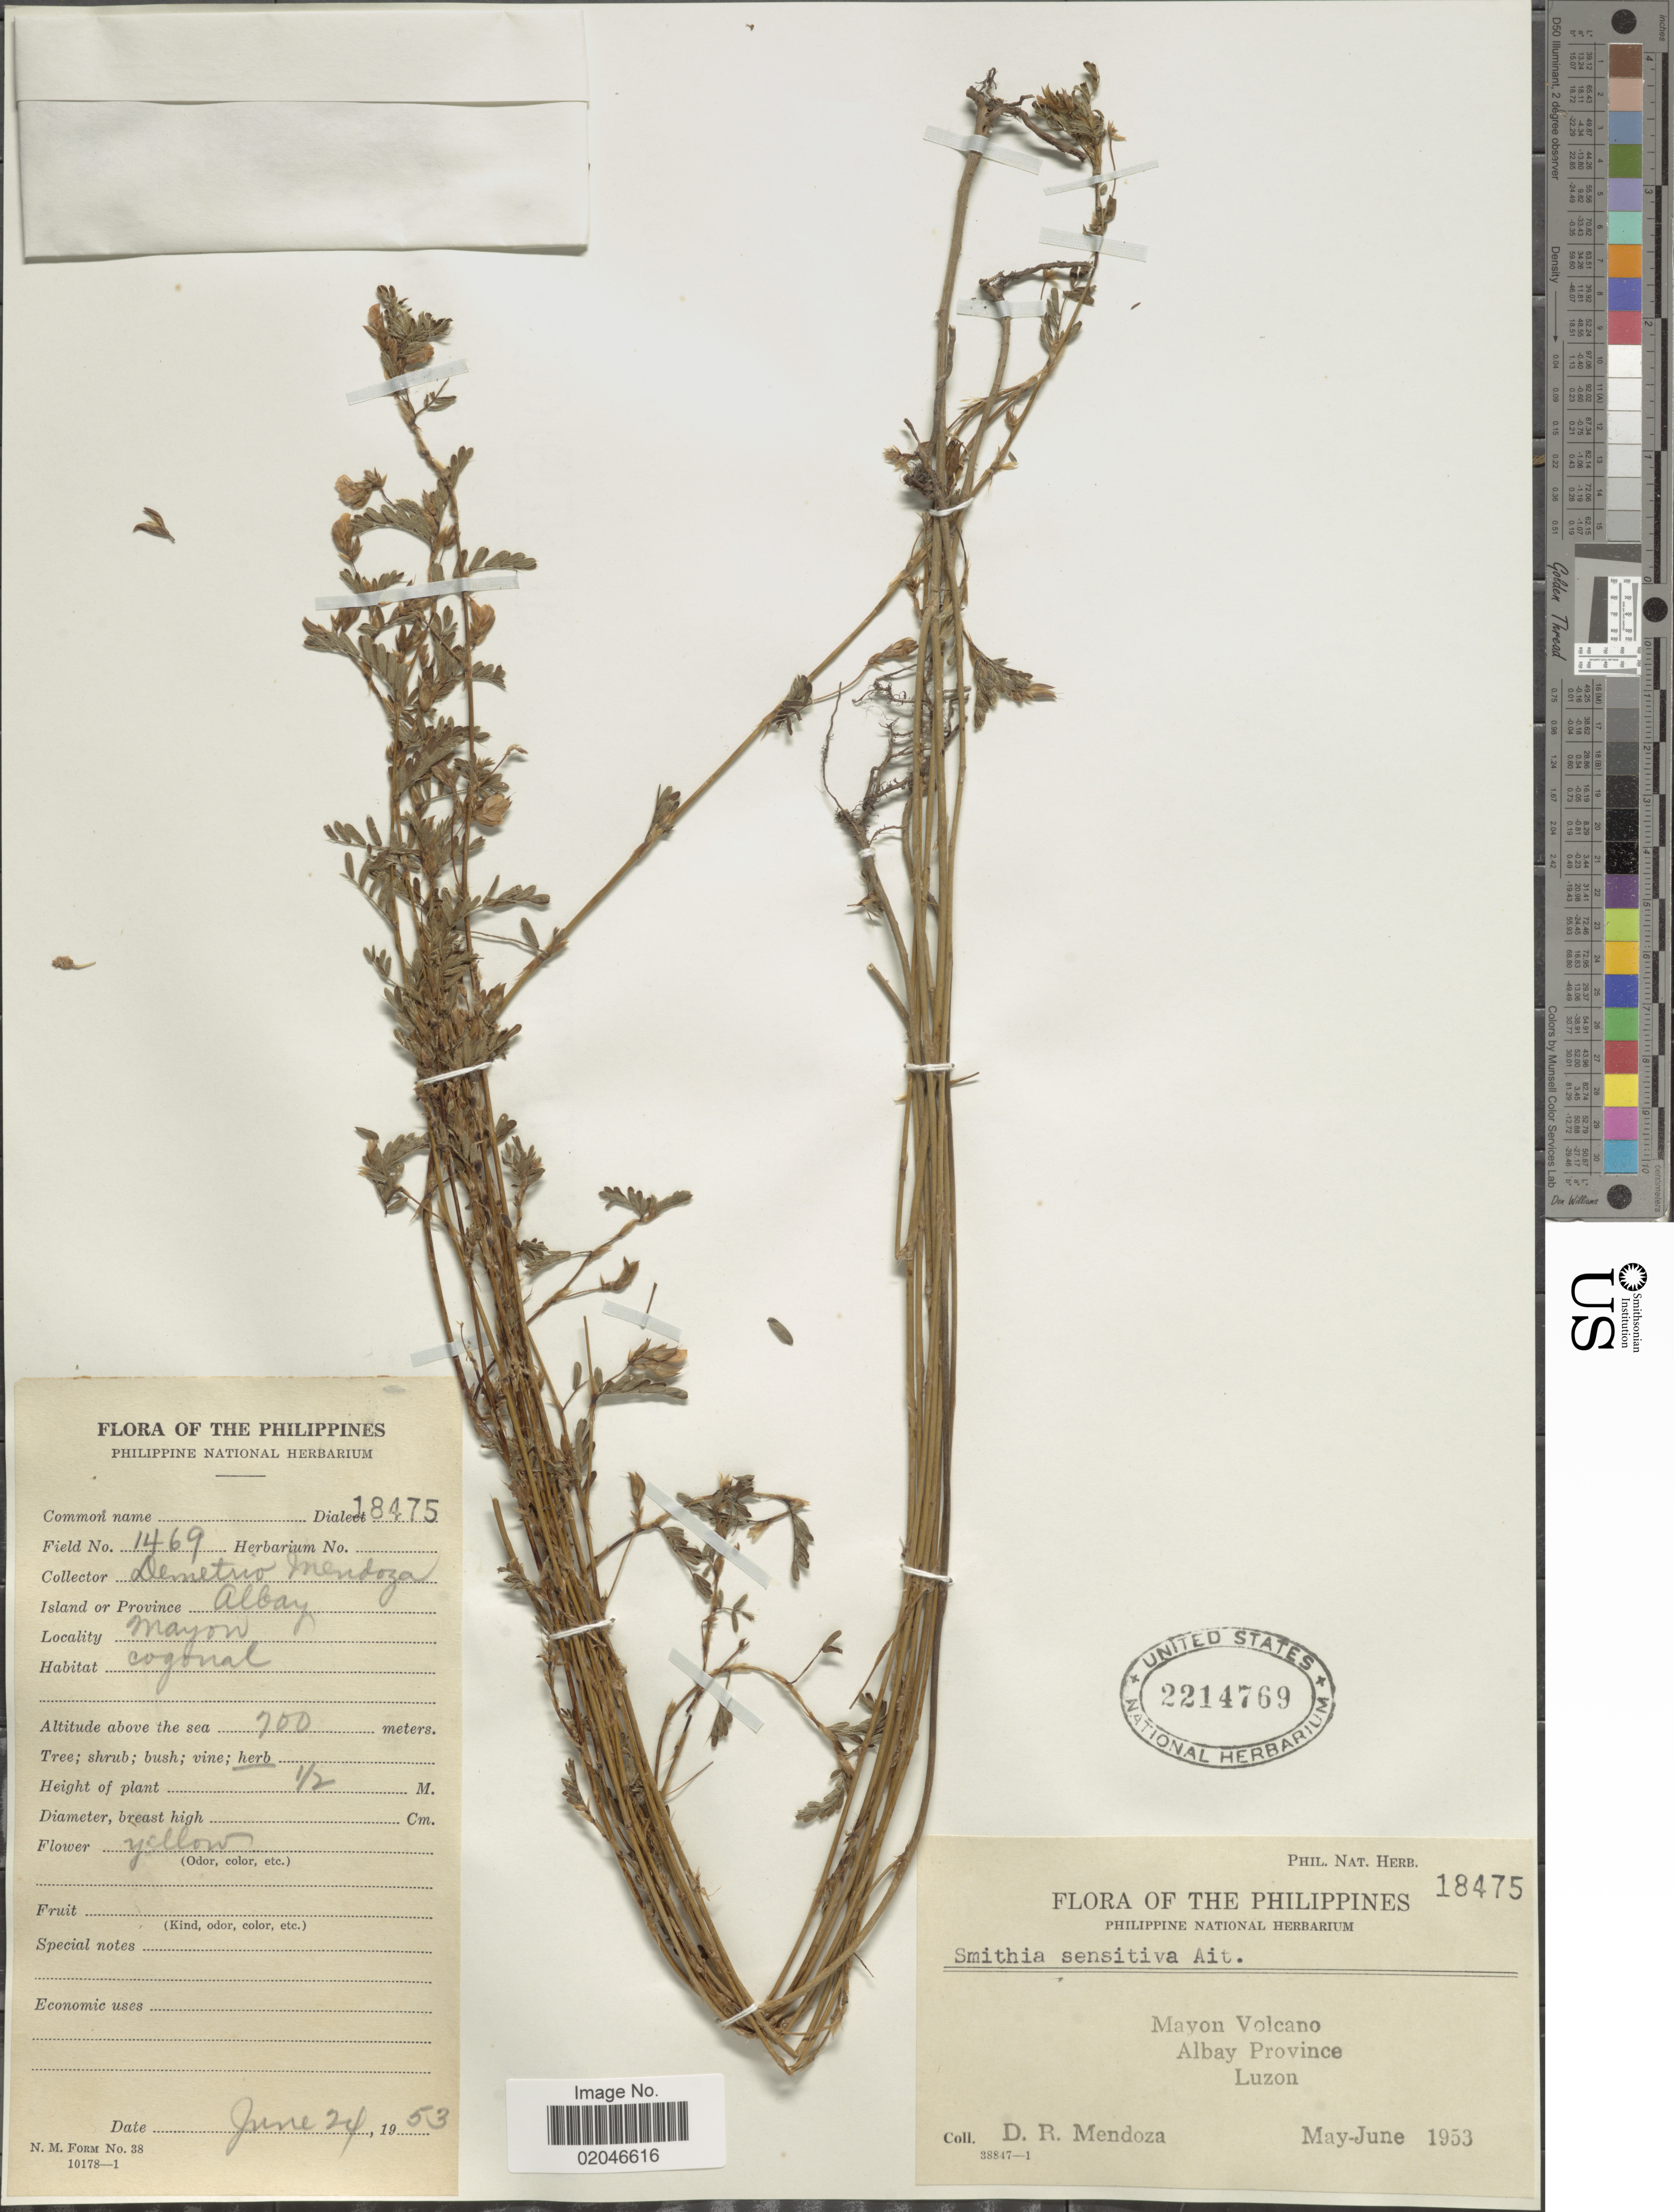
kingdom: Plantae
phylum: Tracheophyta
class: Magnoliopsida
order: Fabales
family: Fabaceae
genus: Smithia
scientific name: Smithia sensitiva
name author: Aiton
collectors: D. Mendoza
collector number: Phil. Nat. Herb 18475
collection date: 1953-06-24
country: Philippines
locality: Mayon Volcano, Albay Province, Luzon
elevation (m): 700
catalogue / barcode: US 2214769